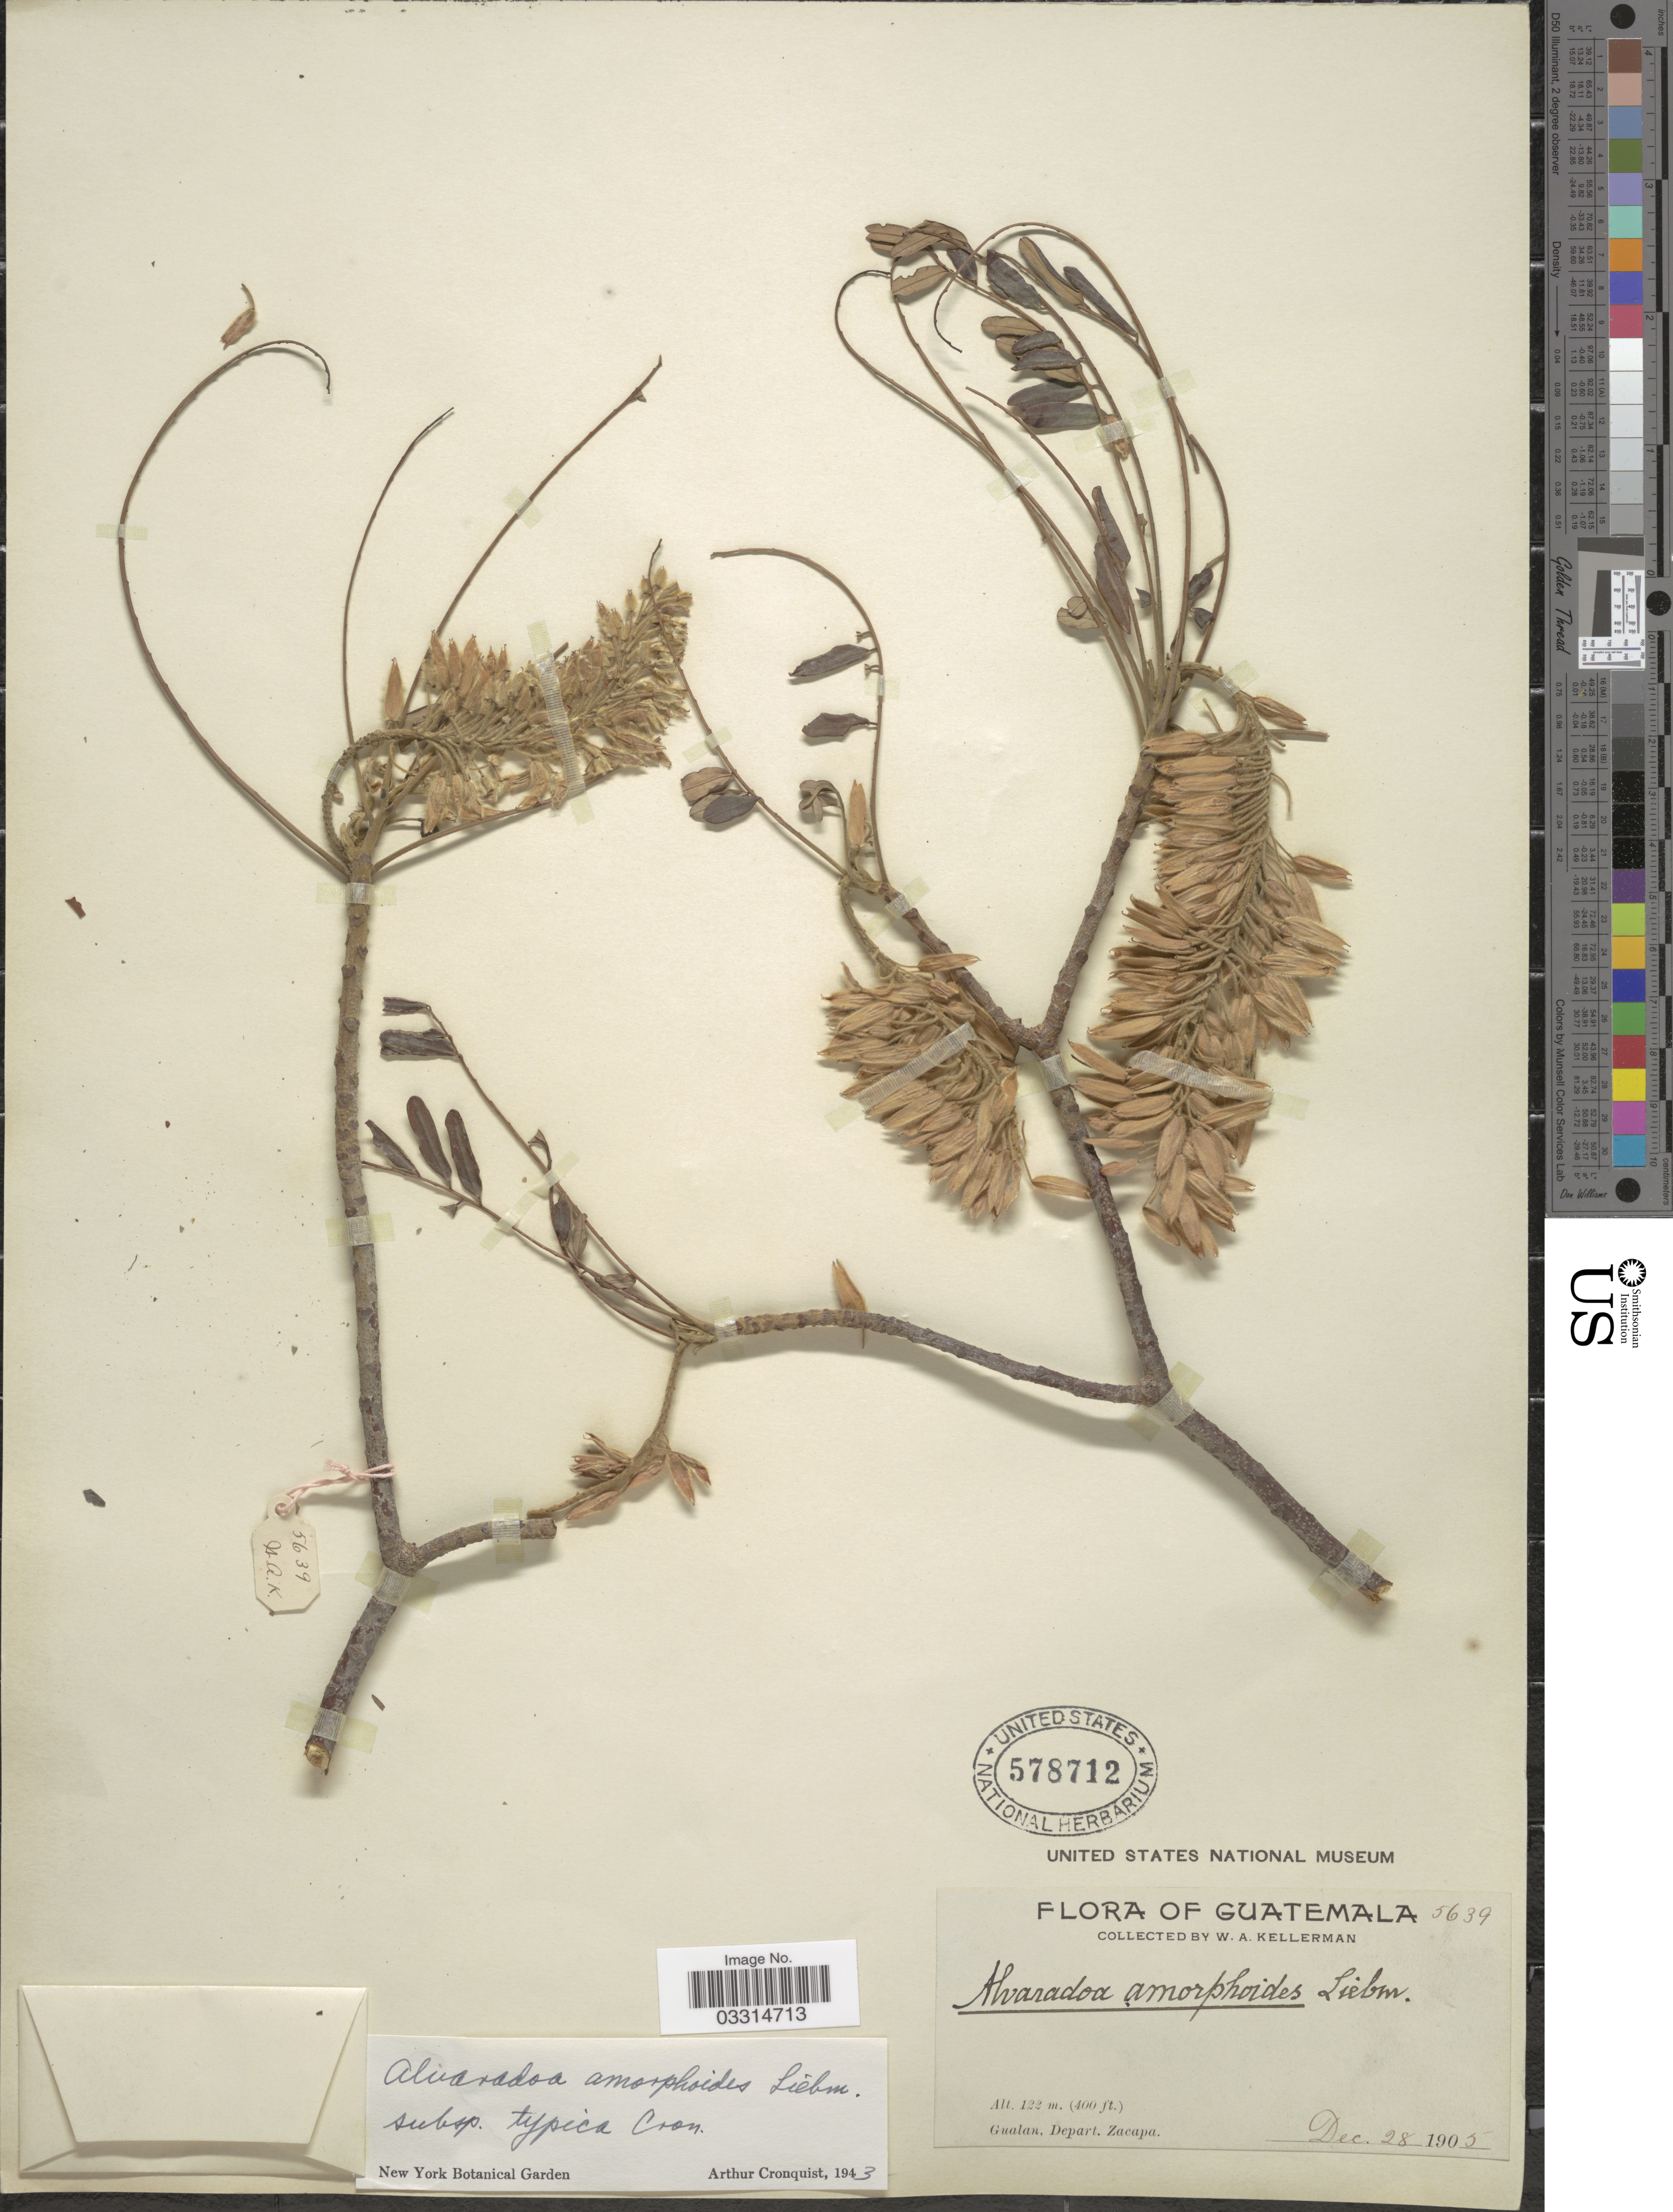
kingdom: Plantae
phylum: Tracheophyta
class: Magnoliopsida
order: Picramniales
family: Picramniaceae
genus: Alvaradoa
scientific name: Alvaradoa amorphoides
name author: Liebm.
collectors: W. Kellerman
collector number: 5639?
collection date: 1905-12-28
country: Guatemala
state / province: Zacapa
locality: Gualan, Depart. Zacapa.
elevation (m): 122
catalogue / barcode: US 578712